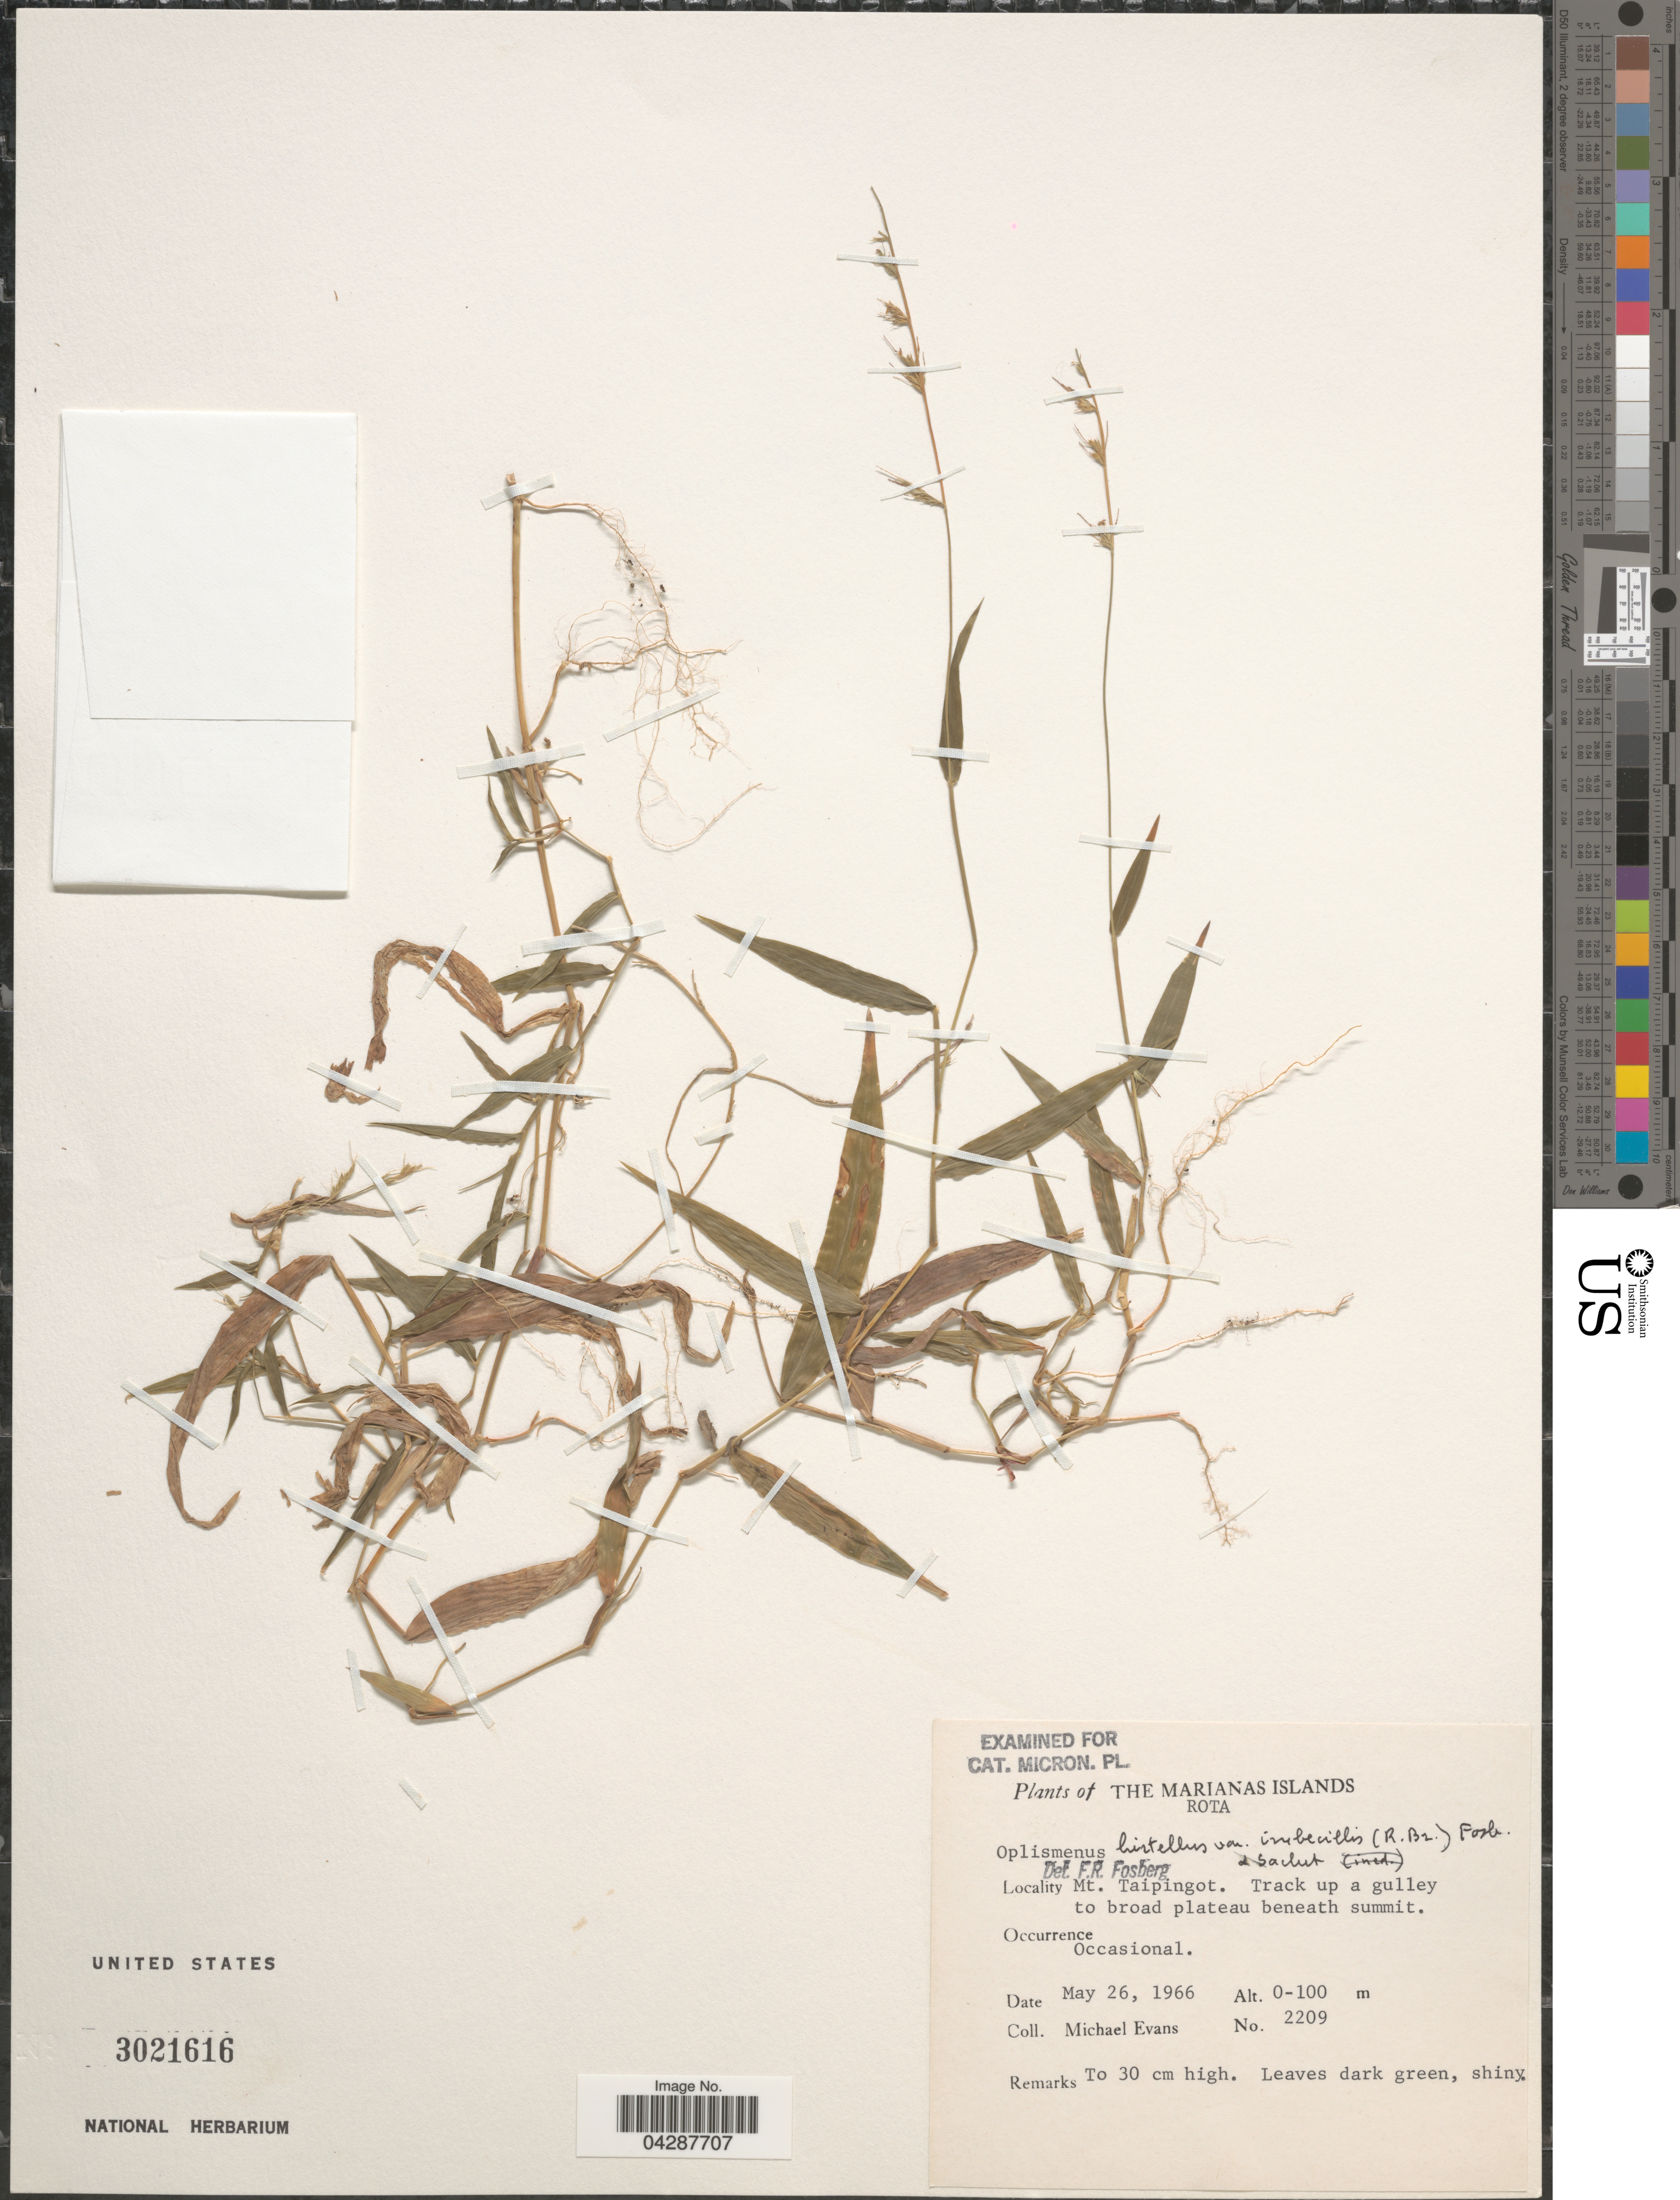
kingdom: Plantae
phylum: Tracheophyta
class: Liliopsida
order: Poales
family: Poaceae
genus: Oplismenus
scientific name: Oplismenus hirtellus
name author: (L.) P. Beauv.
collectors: M. Evans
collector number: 2209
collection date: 1966-05-26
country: Northern Mariana Islands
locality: Rota. Mt. Taipingot. Track up a gulley to broad plateau beneath summit.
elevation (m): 0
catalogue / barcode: US 3021616